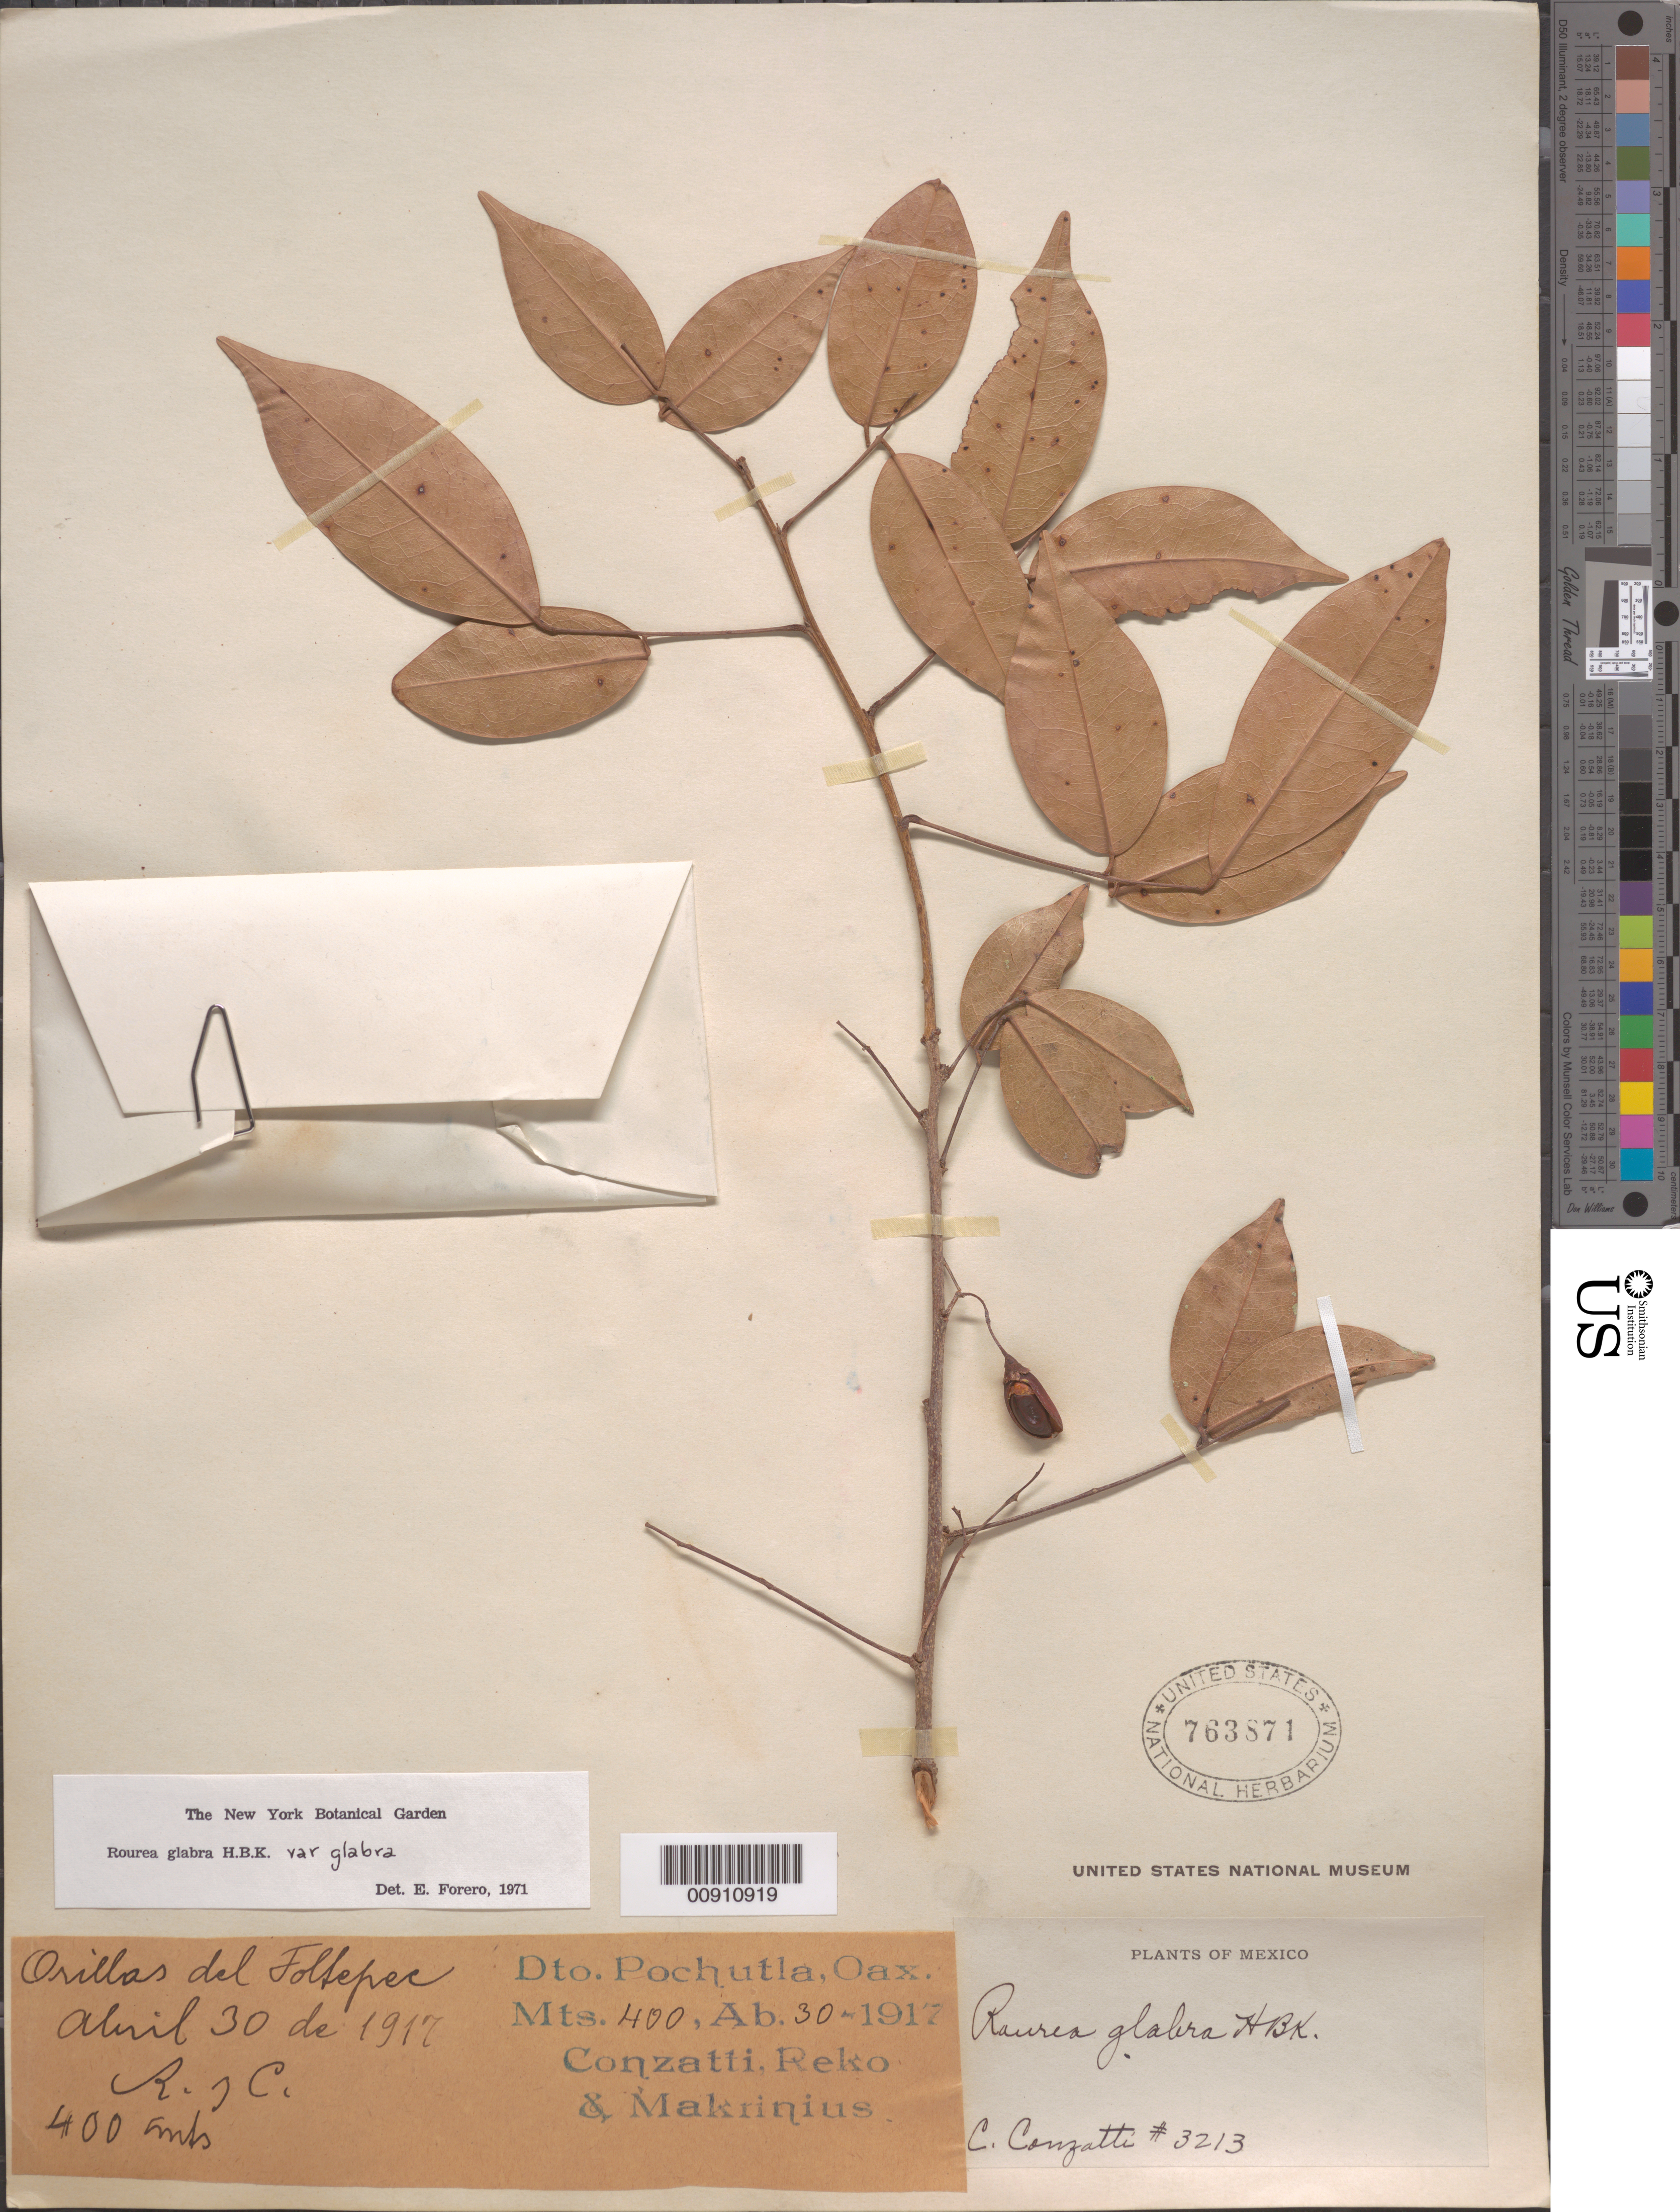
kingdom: Plantae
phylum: Tracheophyta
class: Magnoliopsida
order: Oxalidales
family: Connaraceae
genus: Rourea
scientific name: Rourea glabra var. glabra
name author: Kunth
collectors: C. Conzatti, B. P. Reko & -. Makrinius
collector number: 3213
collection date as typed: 30 Apr 1917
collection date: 1917-04-30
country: Mexico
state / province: Oaxaca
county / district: Pochutla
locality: Orillas del Toltepec, Dto. Pochutla, Oaxaca.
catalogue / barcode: US 763871